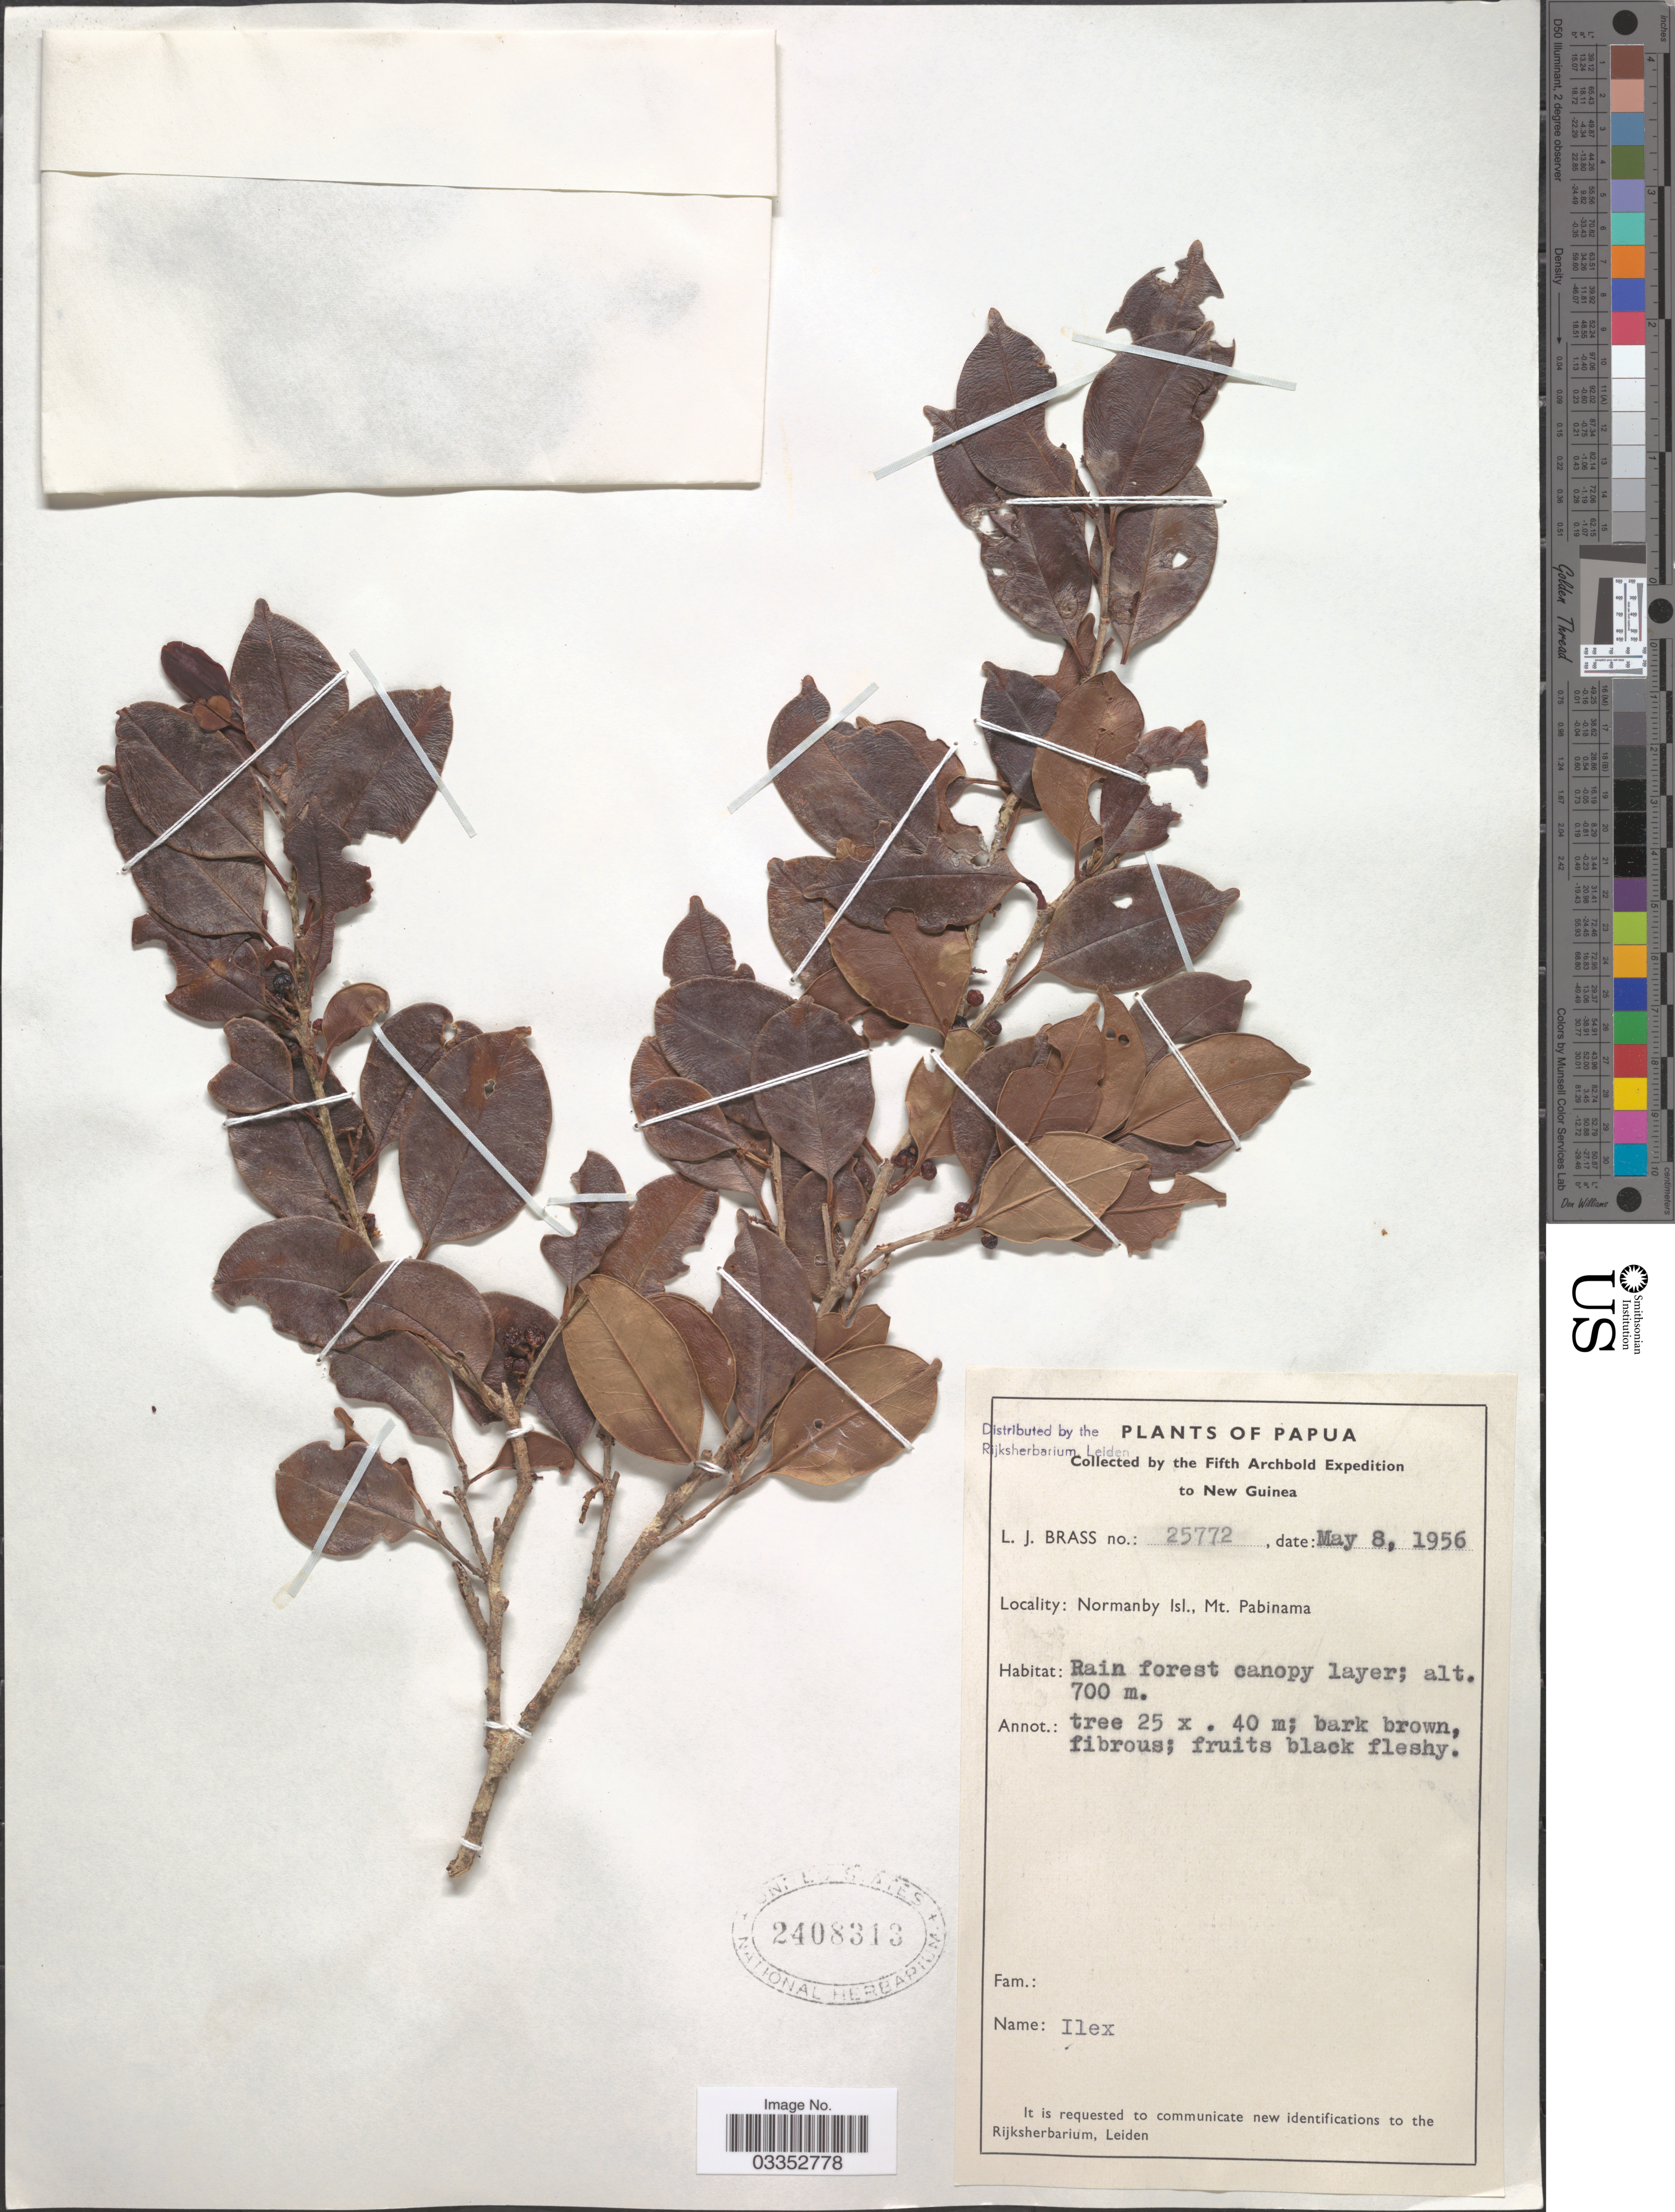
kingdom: Plantae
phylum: Tracheophyta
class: Magnoliopsida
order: Aquifoliales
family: Aquifoliaceae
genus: Ilex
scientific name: Ilex sp.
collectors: L. J. Brass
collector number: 25772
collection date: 1956-05-08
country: Papua New Guinea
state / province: Milne Bay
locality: Papua, New Guinea, Normanby Isl., Mt. Pabinama.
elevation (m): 700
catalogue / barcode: US 2408313